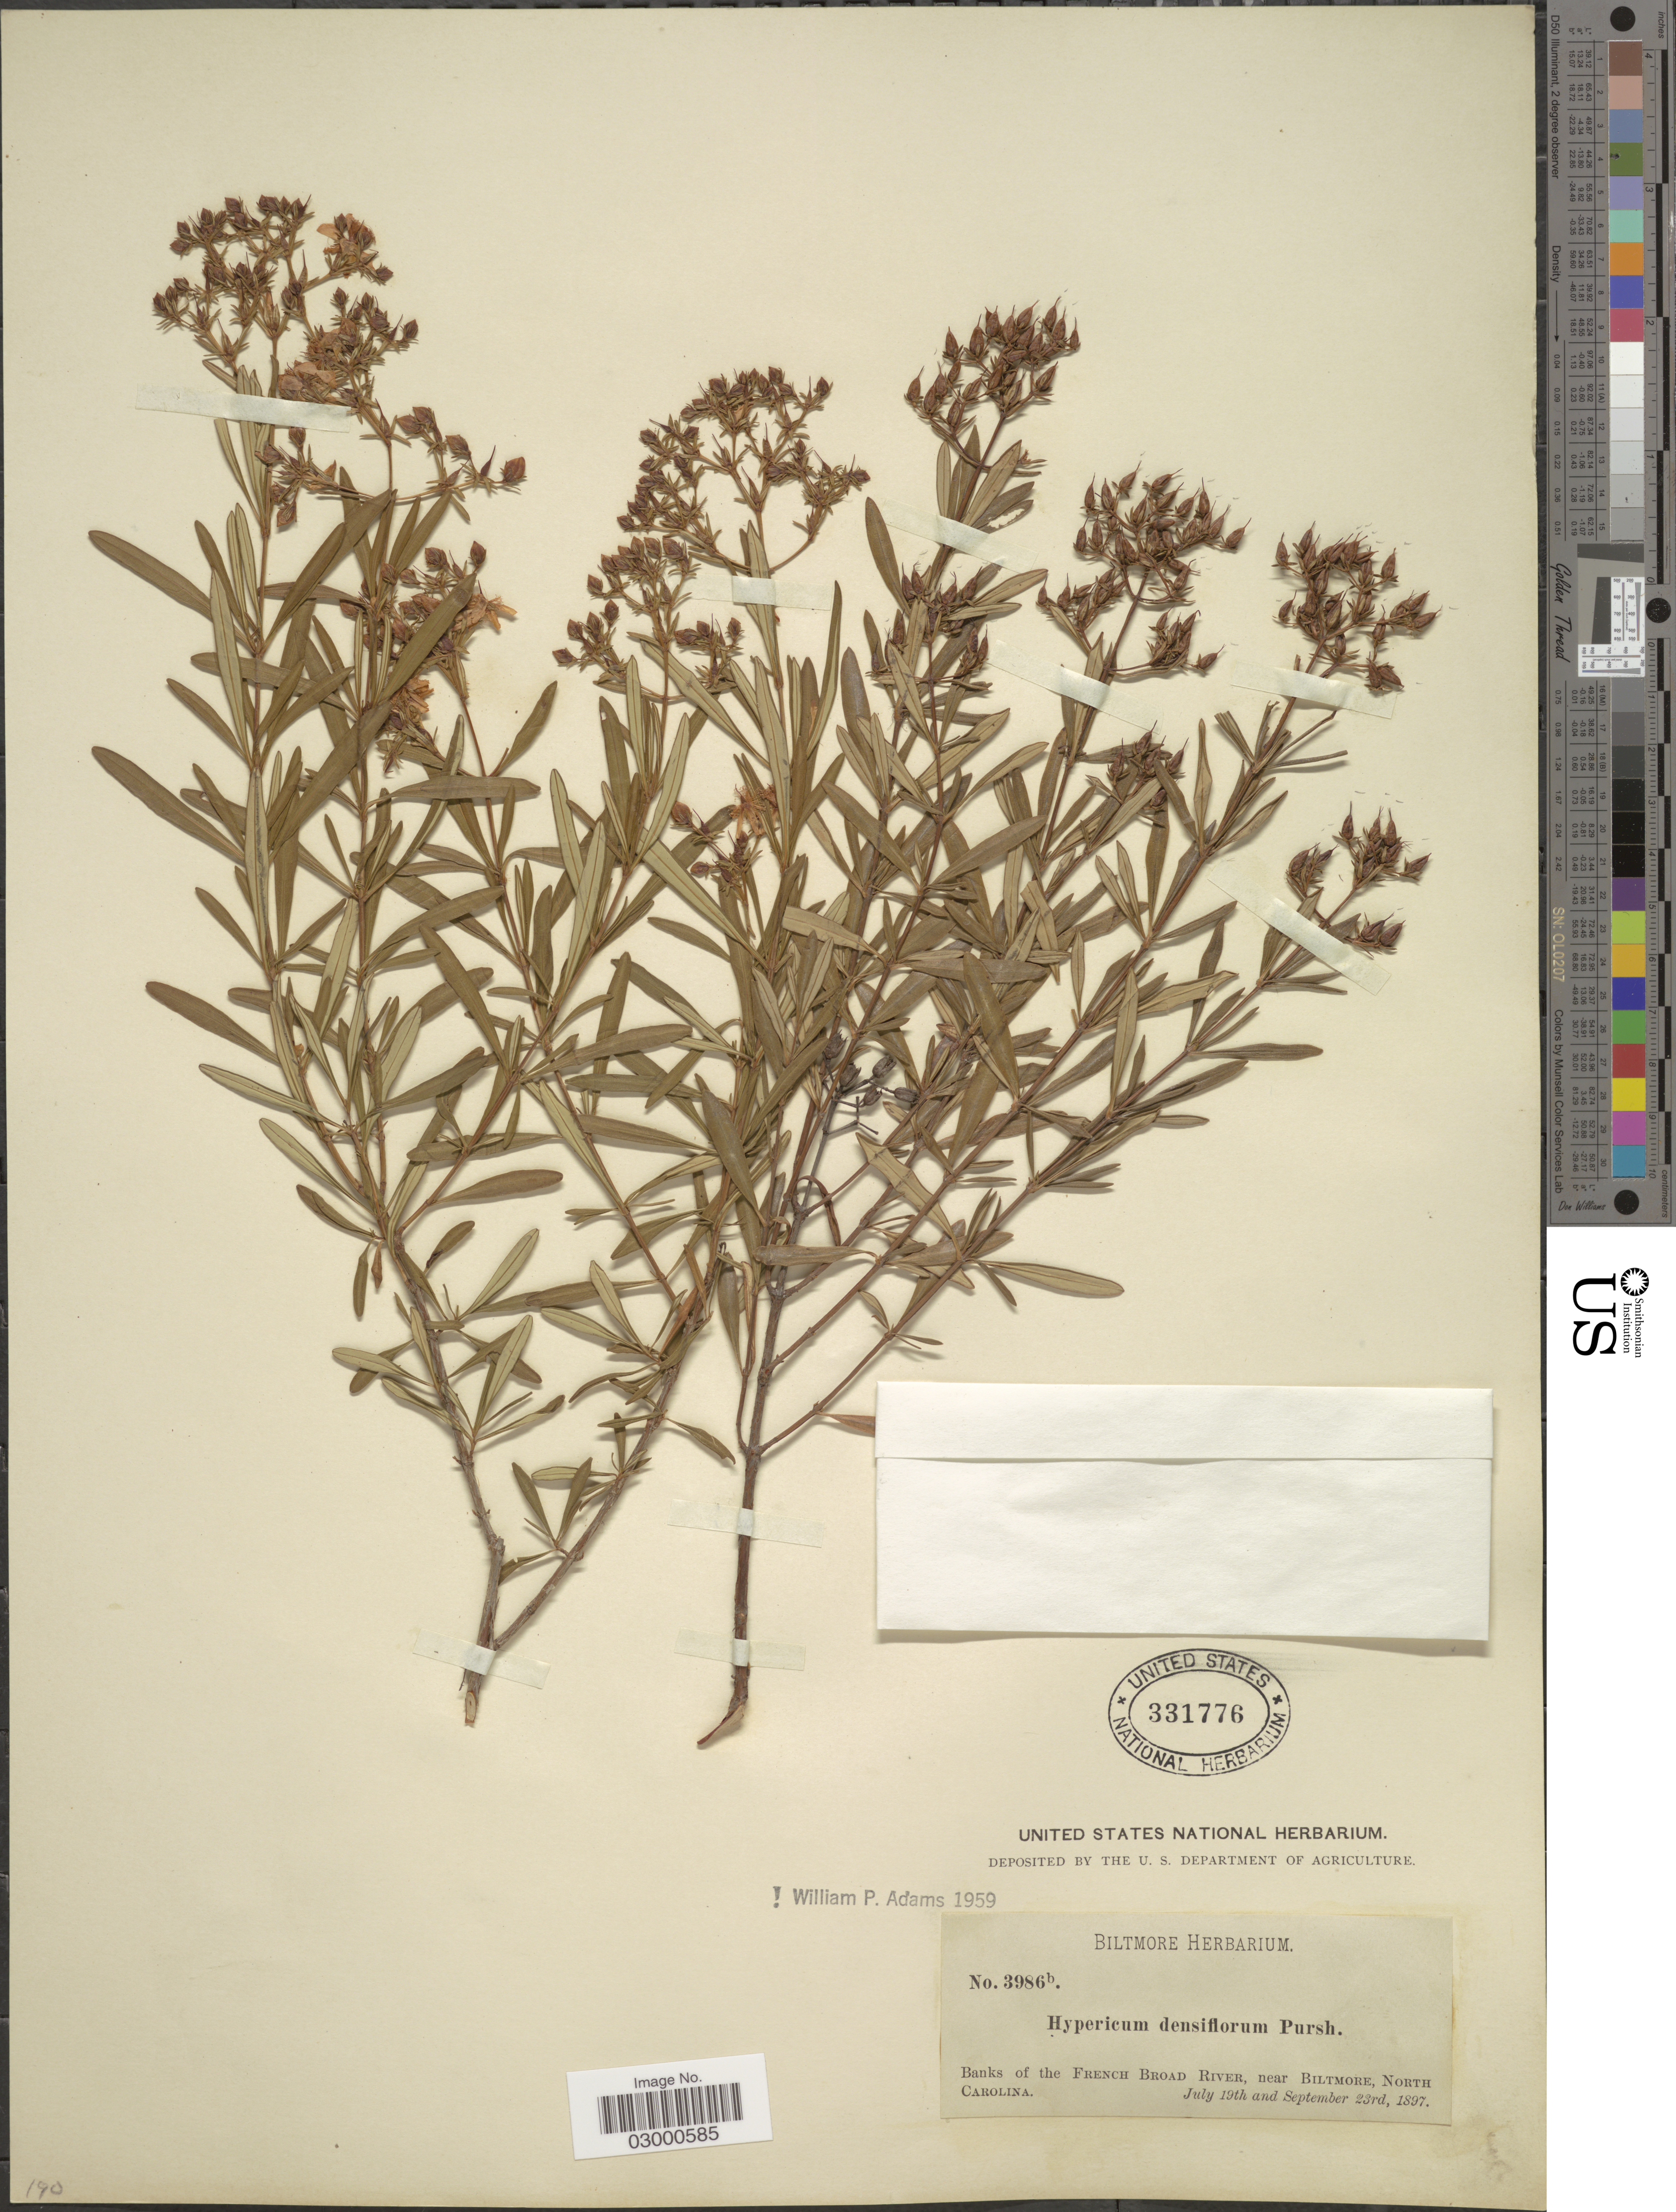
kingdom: Plantae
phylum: Tracheophyta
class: Magnoliopsida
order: Malpighiales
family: Hypericaceae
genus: Hypericum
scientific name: Hypericum densiflorum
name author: Pursh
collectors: ex herb. Biltmore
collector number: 3986b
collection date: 1897-07-19/1897-09-23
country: United States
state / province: North Carolina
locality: Banks of the French Board River, near Biltmore.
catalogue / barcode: US 331776